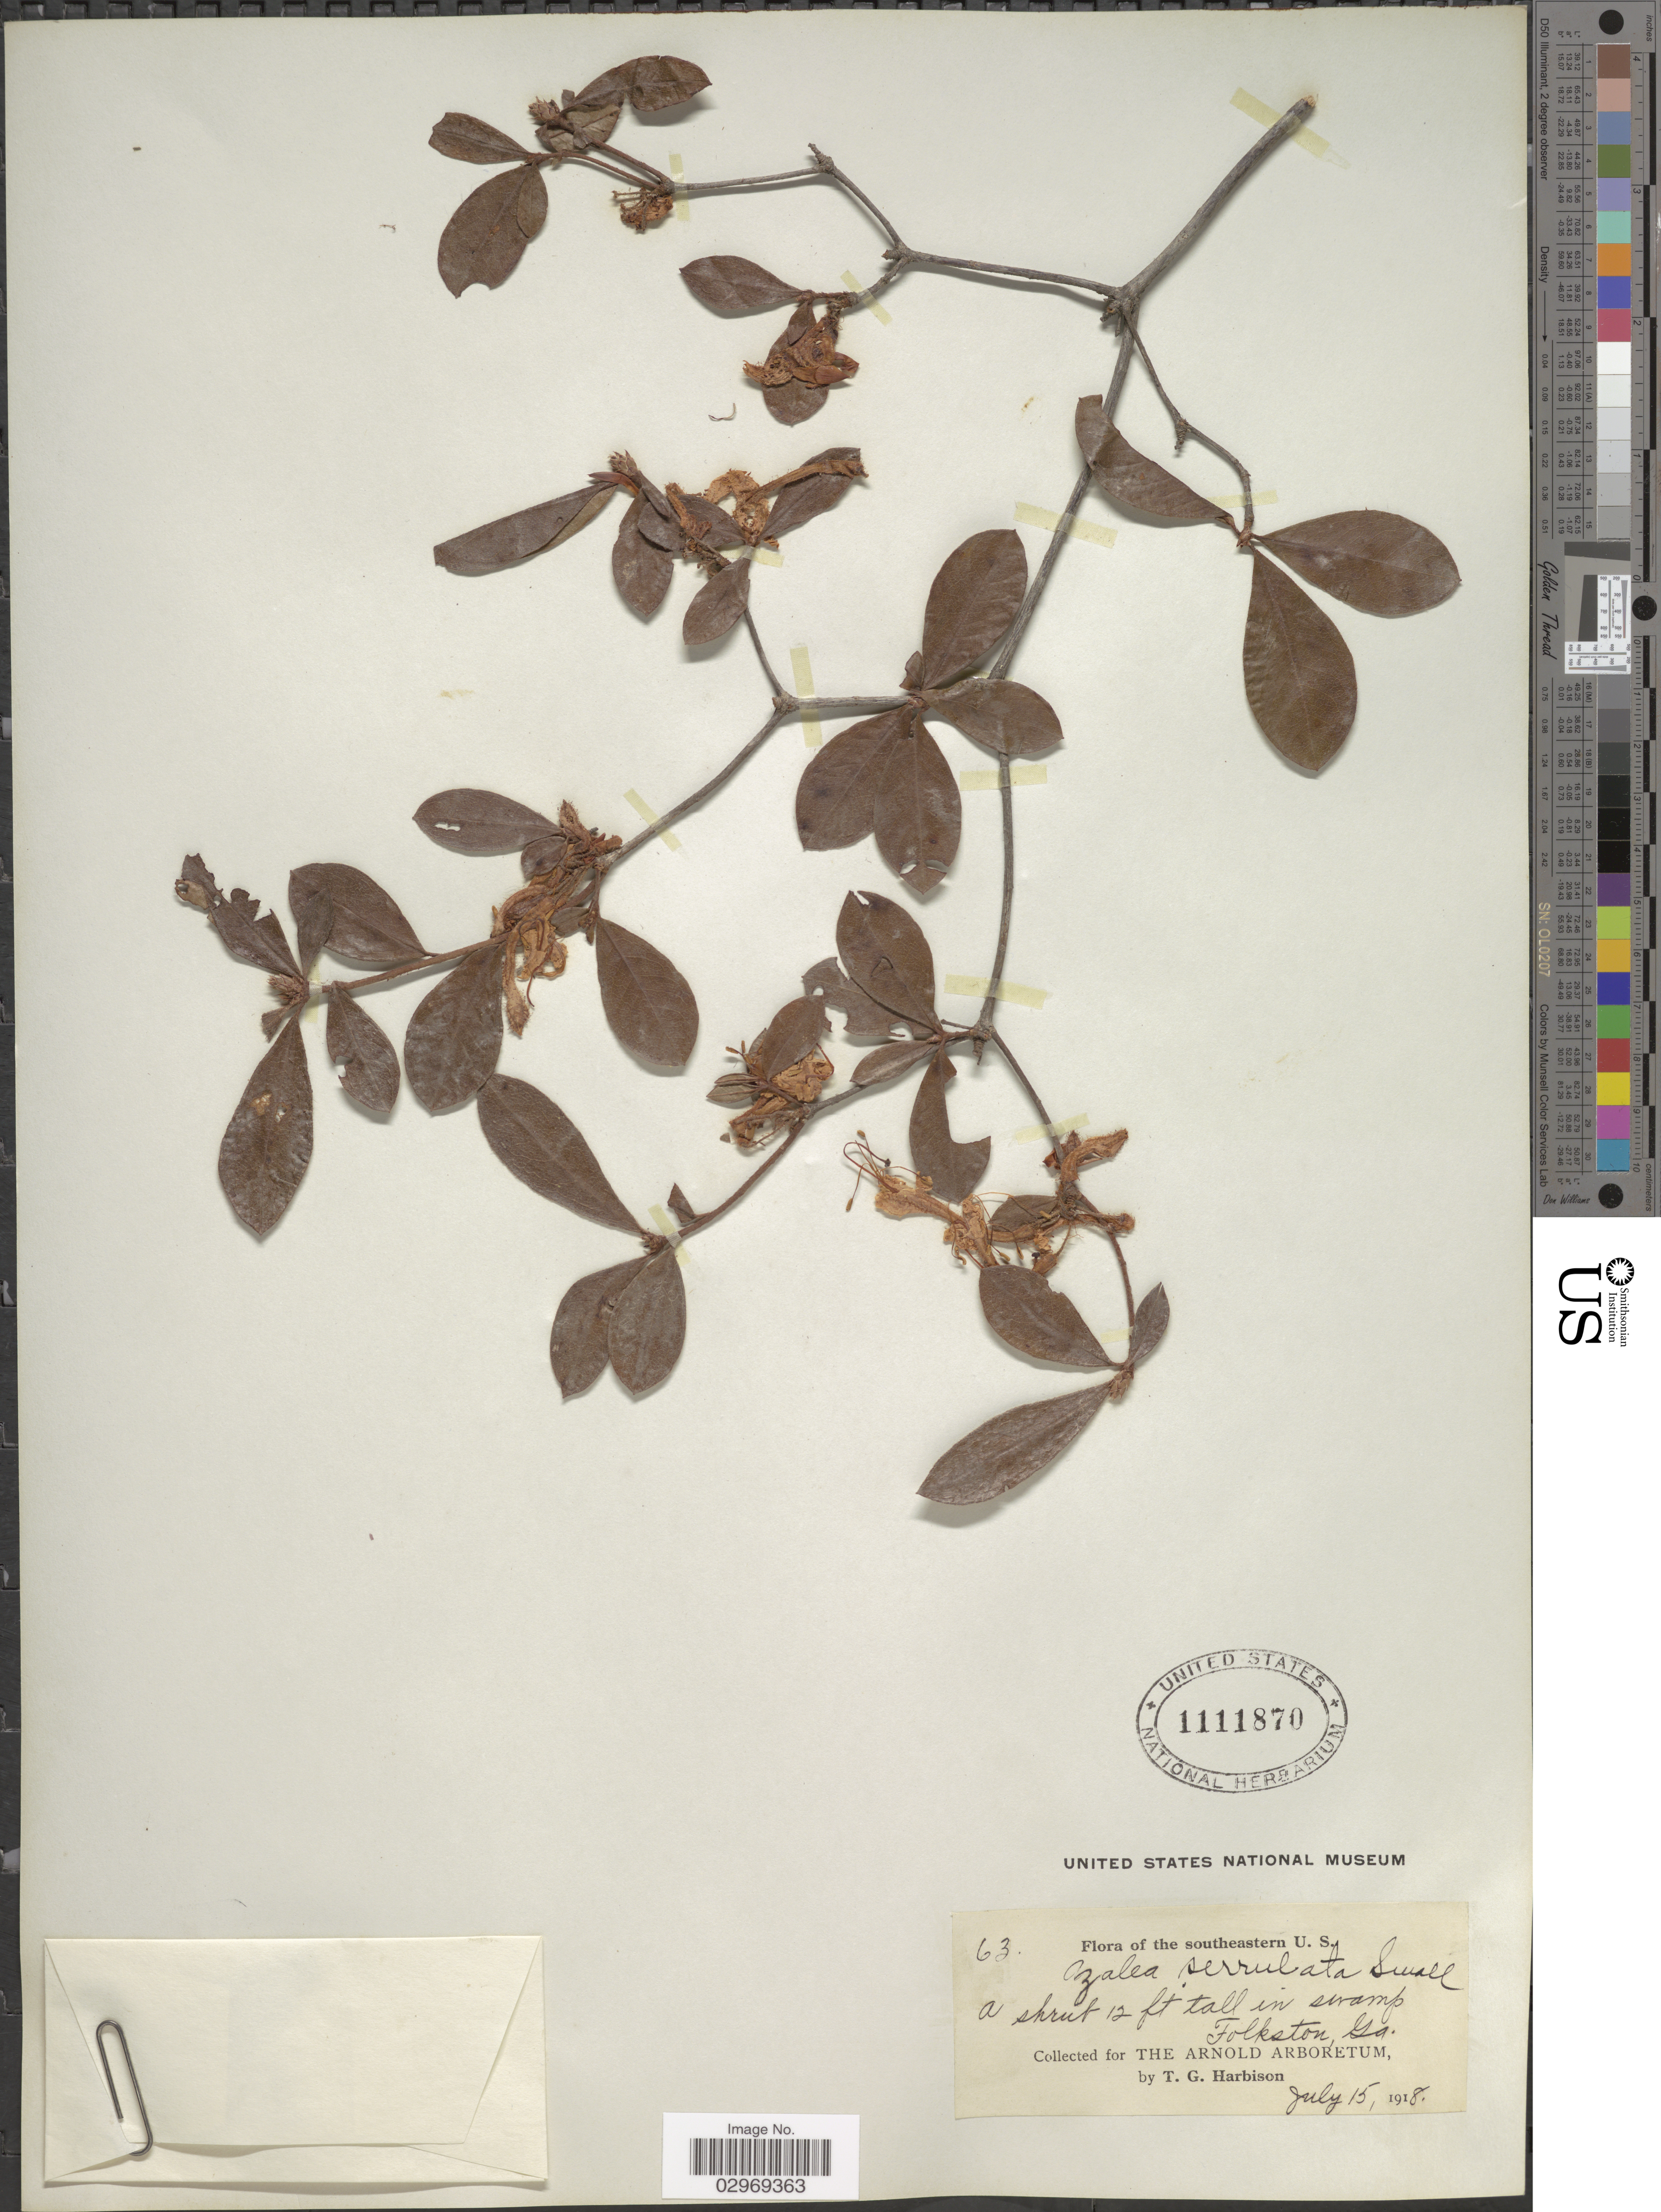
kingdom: Plantae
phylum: Tracheophyta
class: Magnoliopsida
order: Ericales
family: Ericaceae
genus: Rhododendron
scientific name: Rhododendron serrulatum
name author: (Small) Millais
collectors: T. Harbison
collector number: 63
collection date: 1918-07-15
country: United States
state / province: Georgia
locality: Southeastern U.S. Folkston.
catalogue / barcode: US 1111870